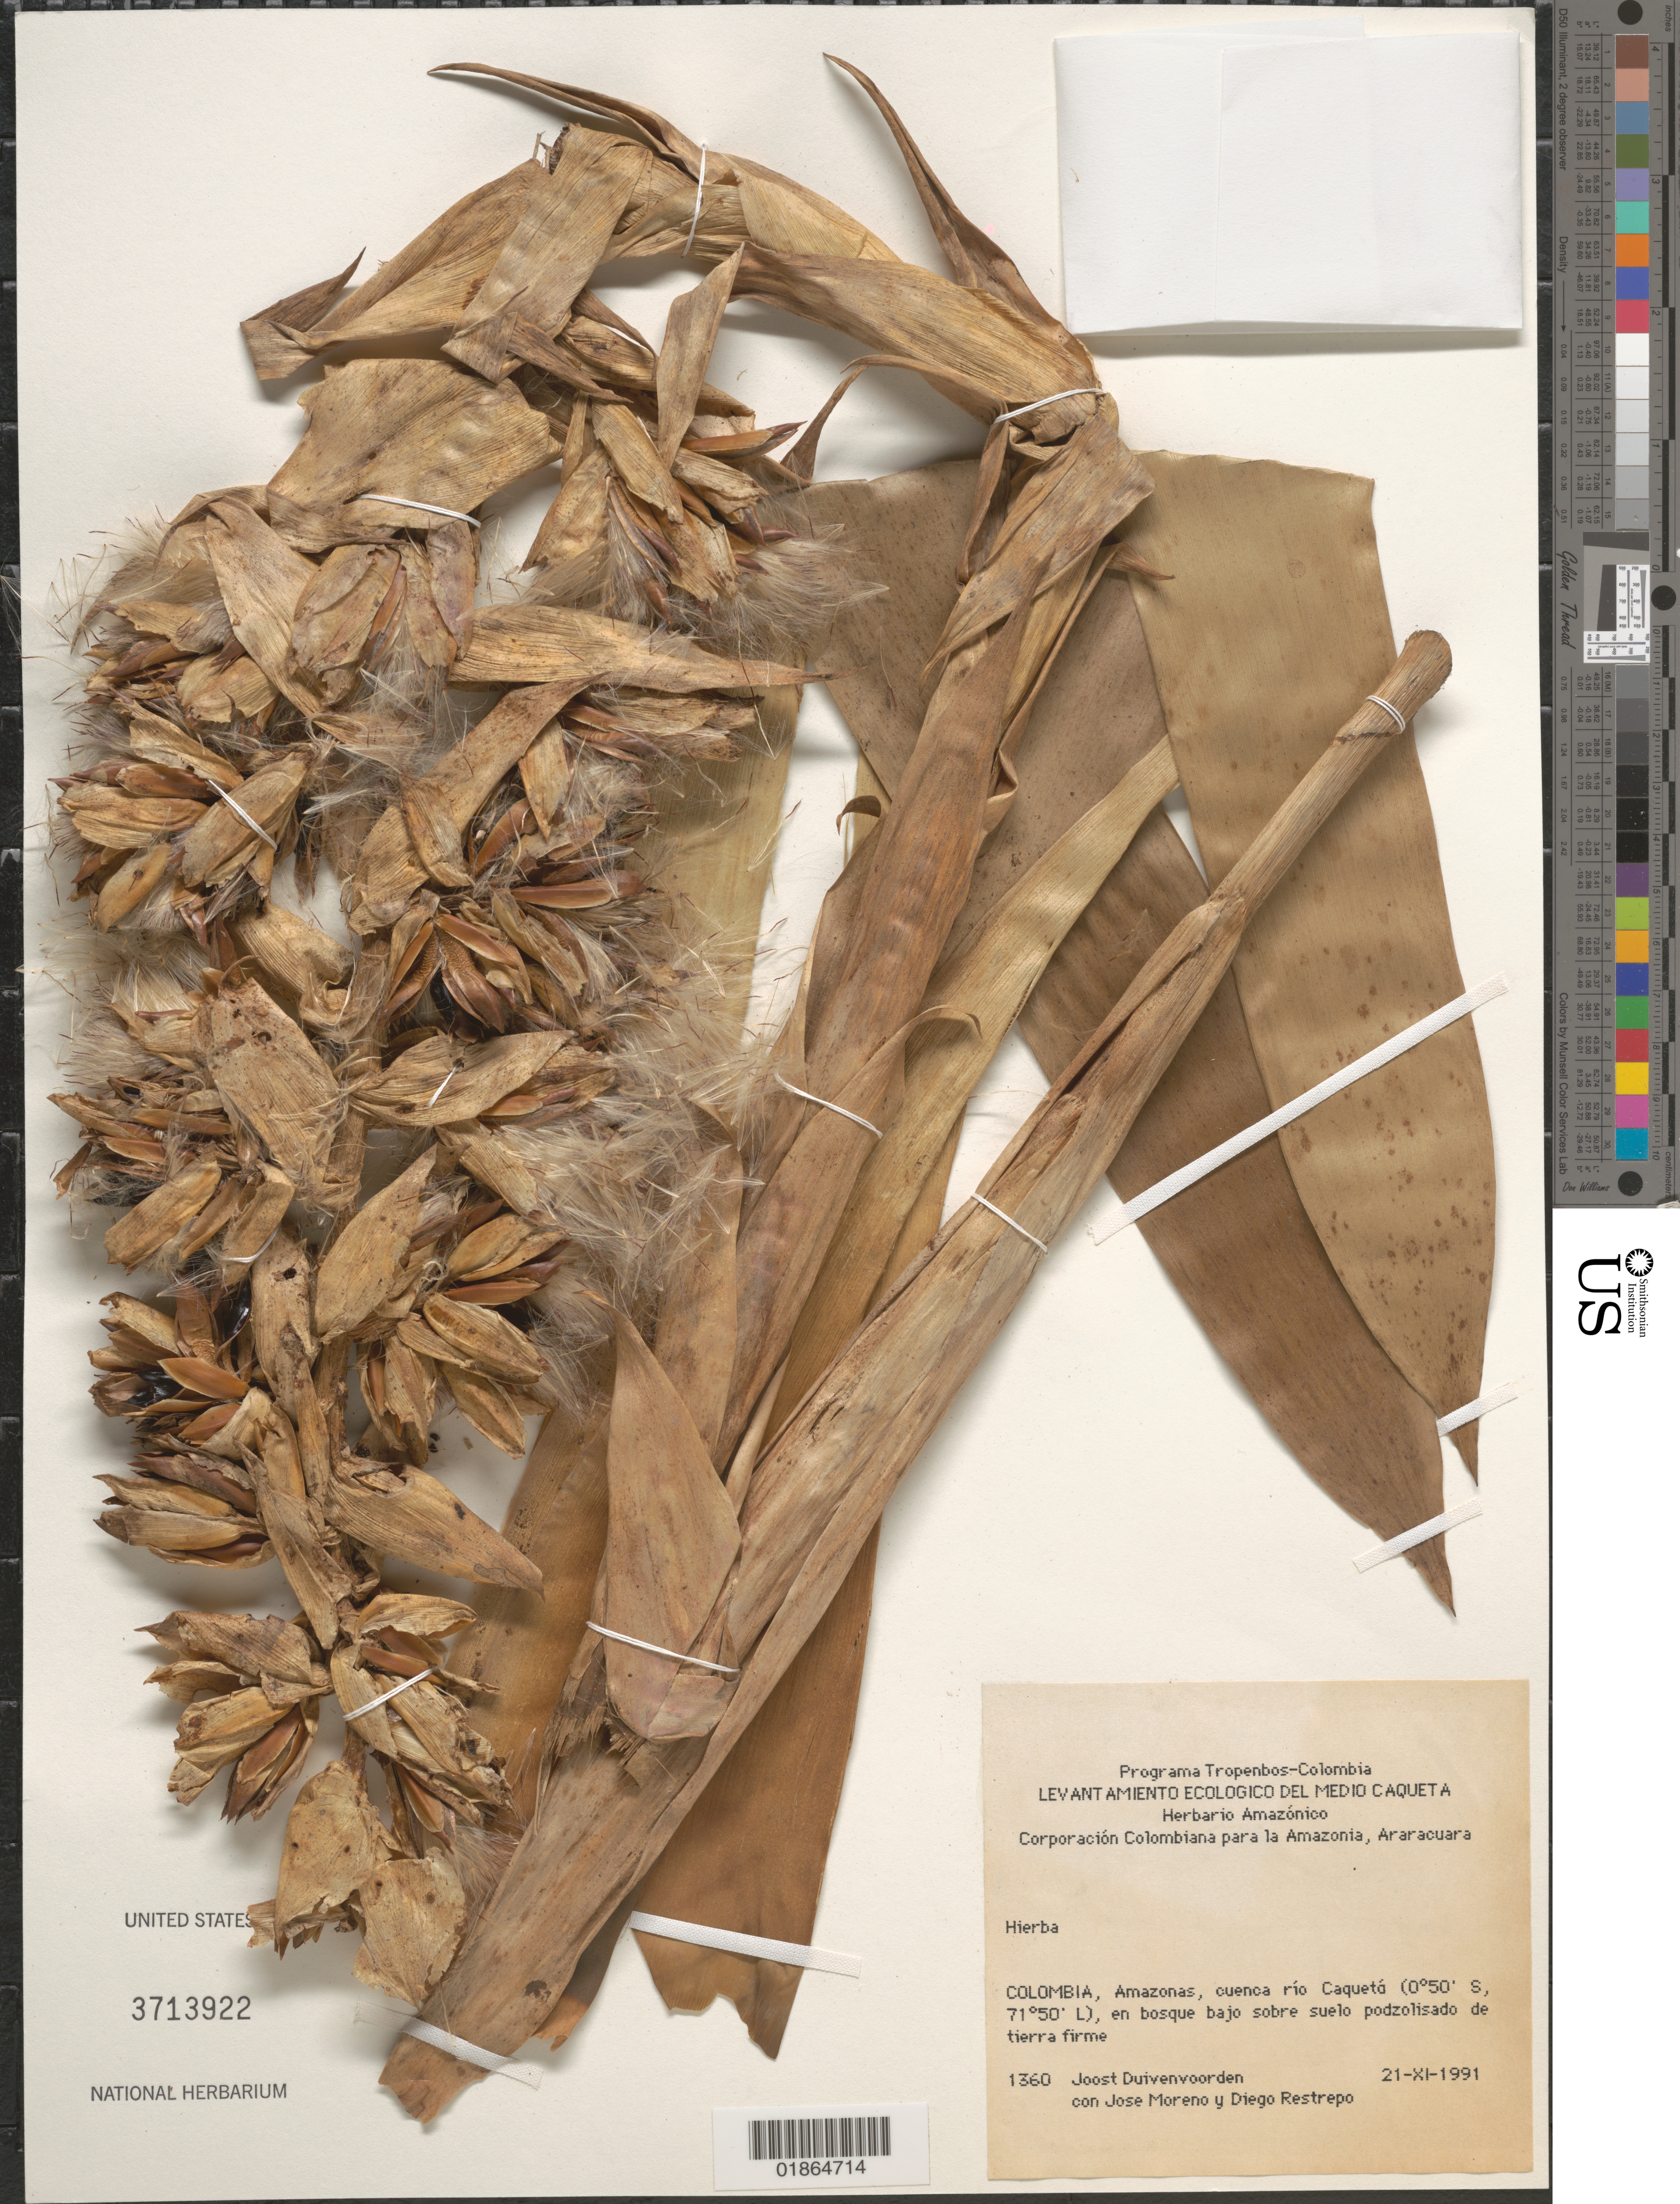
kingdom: Plantae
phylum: Tracheophyta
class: Liliopsida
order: Poales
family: Bromeliaceae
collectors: J. Duivenvoorden, J. Moreno & D. Restrepo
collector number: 1360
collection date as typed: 21-XI-1991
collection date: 1991-11-21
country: Colombia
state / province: Amazonas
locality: Cuenca rio Caqueta.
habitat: En bosque bajo sobre suelo podzolisado de tierra firme.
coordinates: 0 50 S, 71 50 L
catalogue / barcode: US 3713922